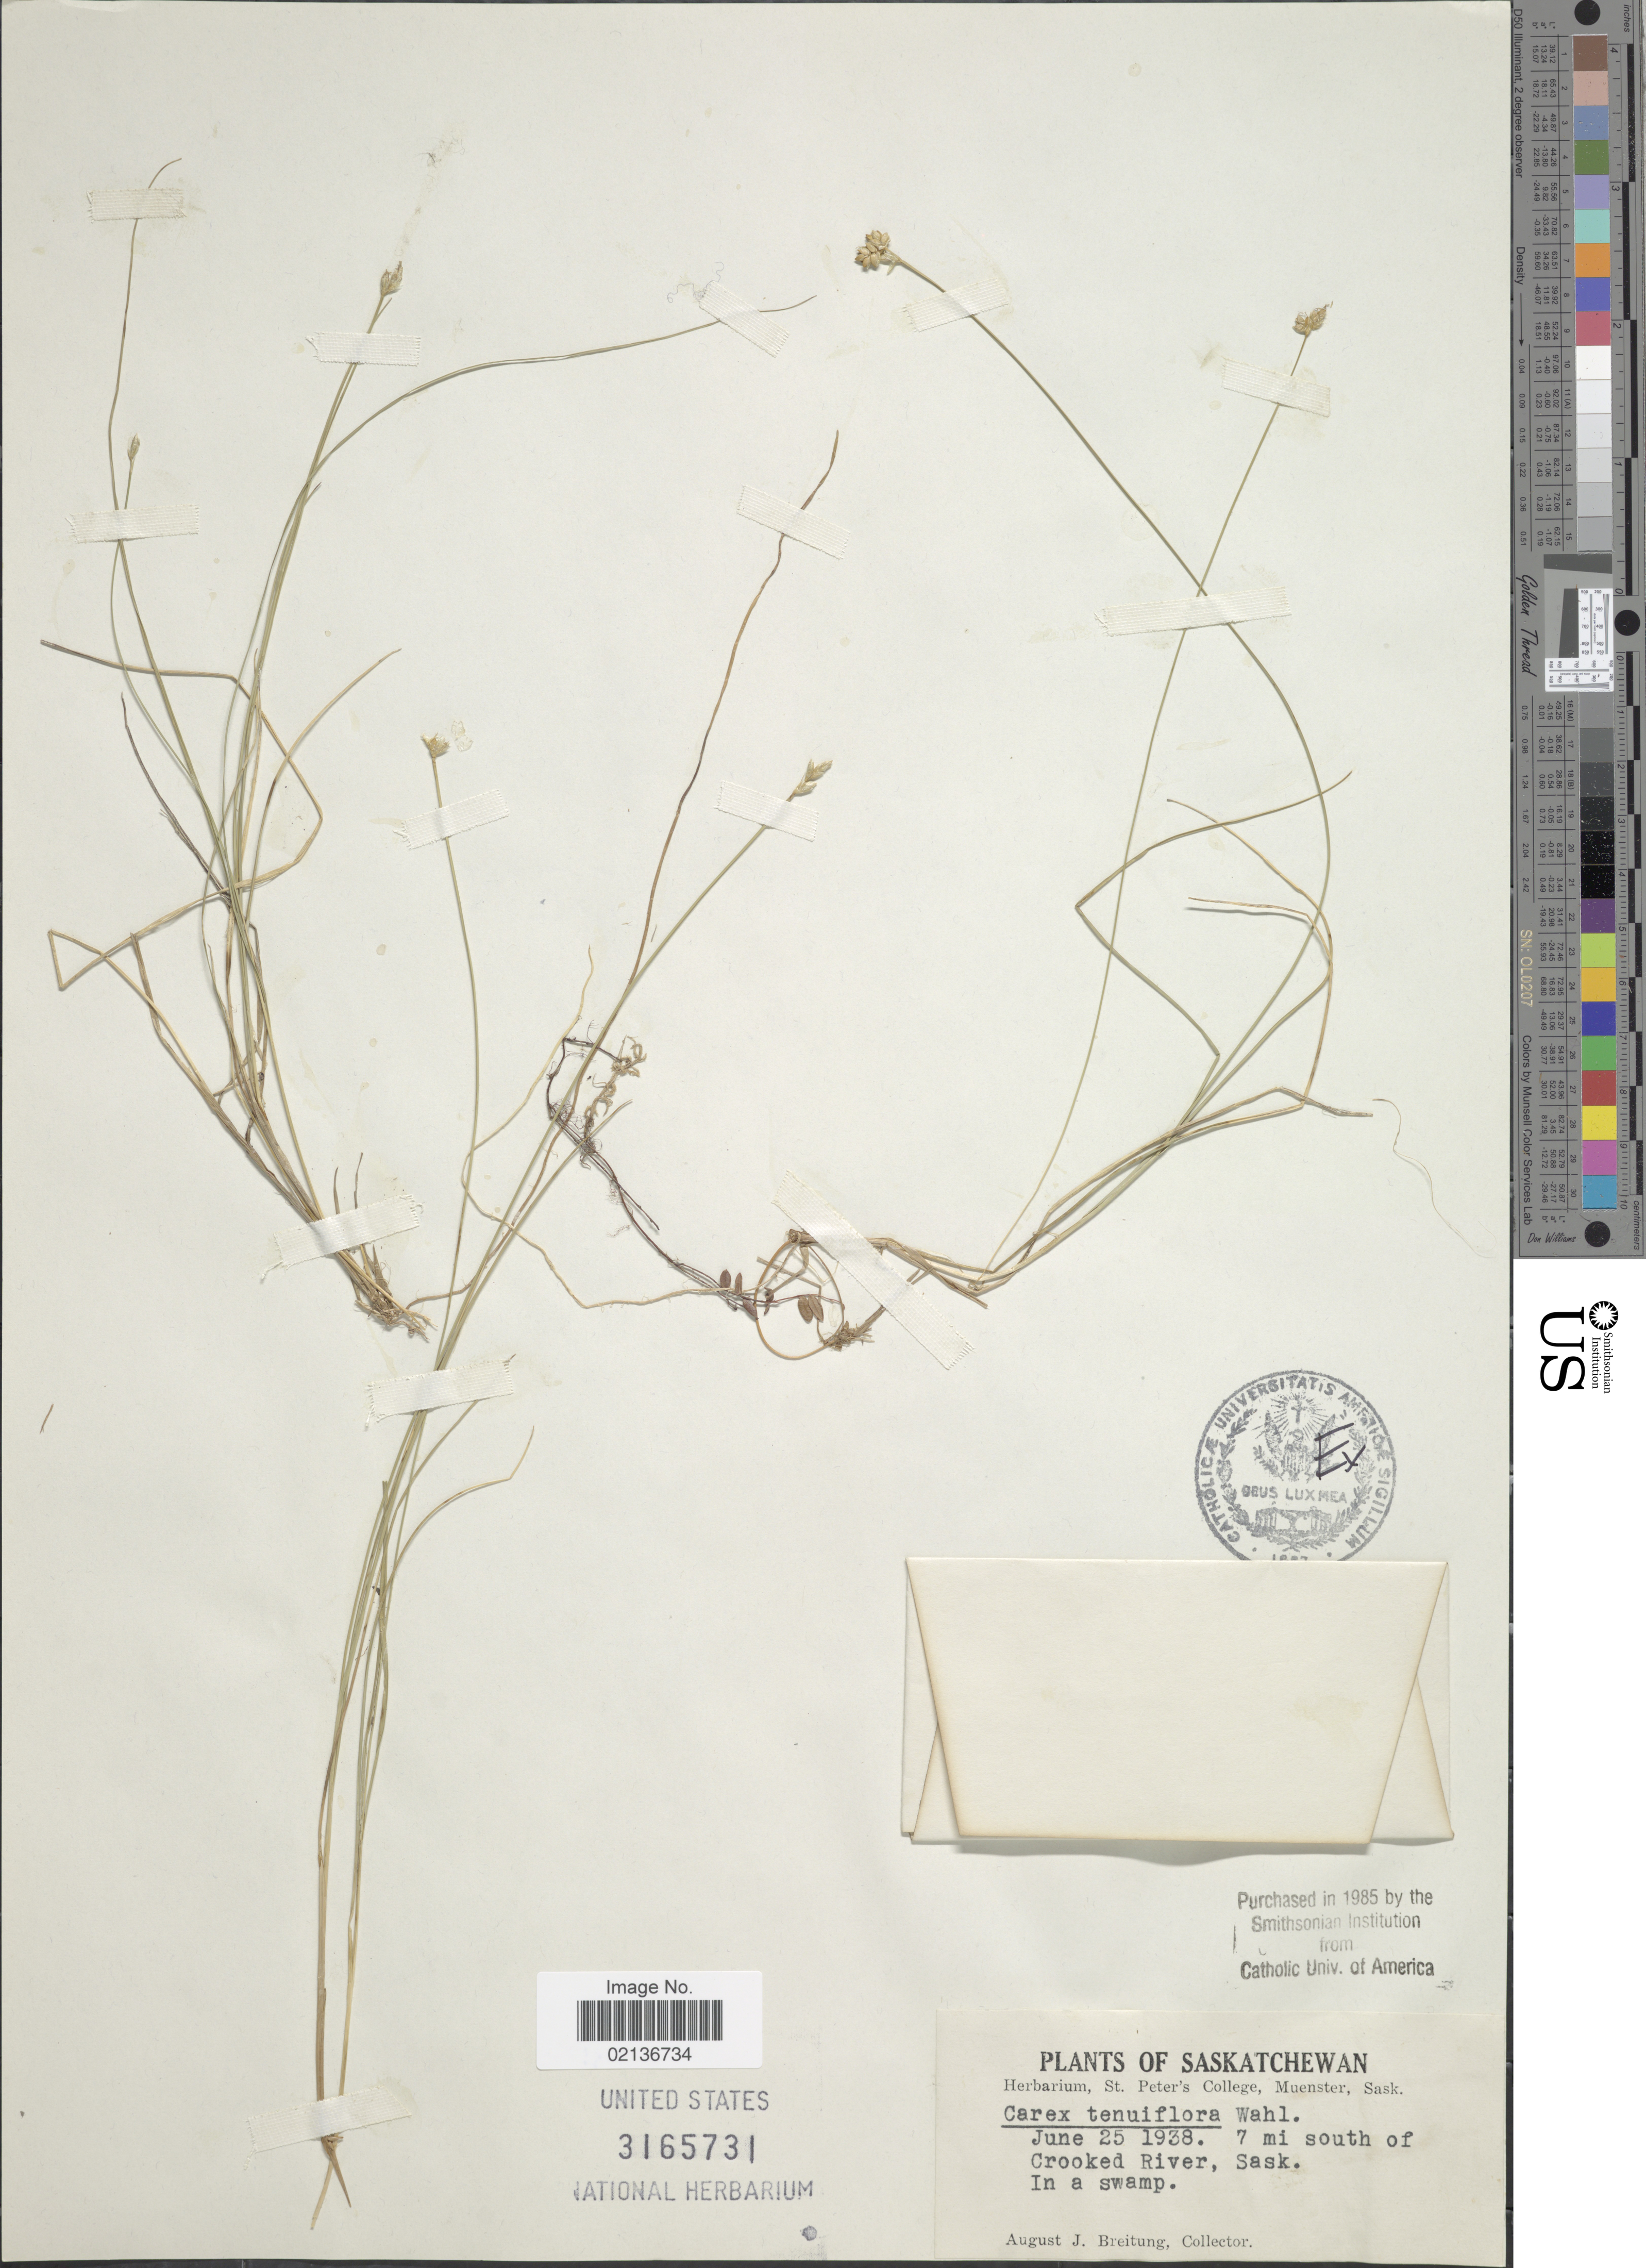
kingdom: Plantae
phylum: Tracheophyta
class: Liliopsida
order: Poales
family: Cyperaceae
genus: Carex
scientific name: Carex tenuiflora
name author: Wahlenb.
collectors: A. Breitung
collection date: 1938-06-25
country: Canada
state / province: Saskatchewan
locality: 7 mi. south of Crooked River, Sask.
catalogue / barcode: US 3165731